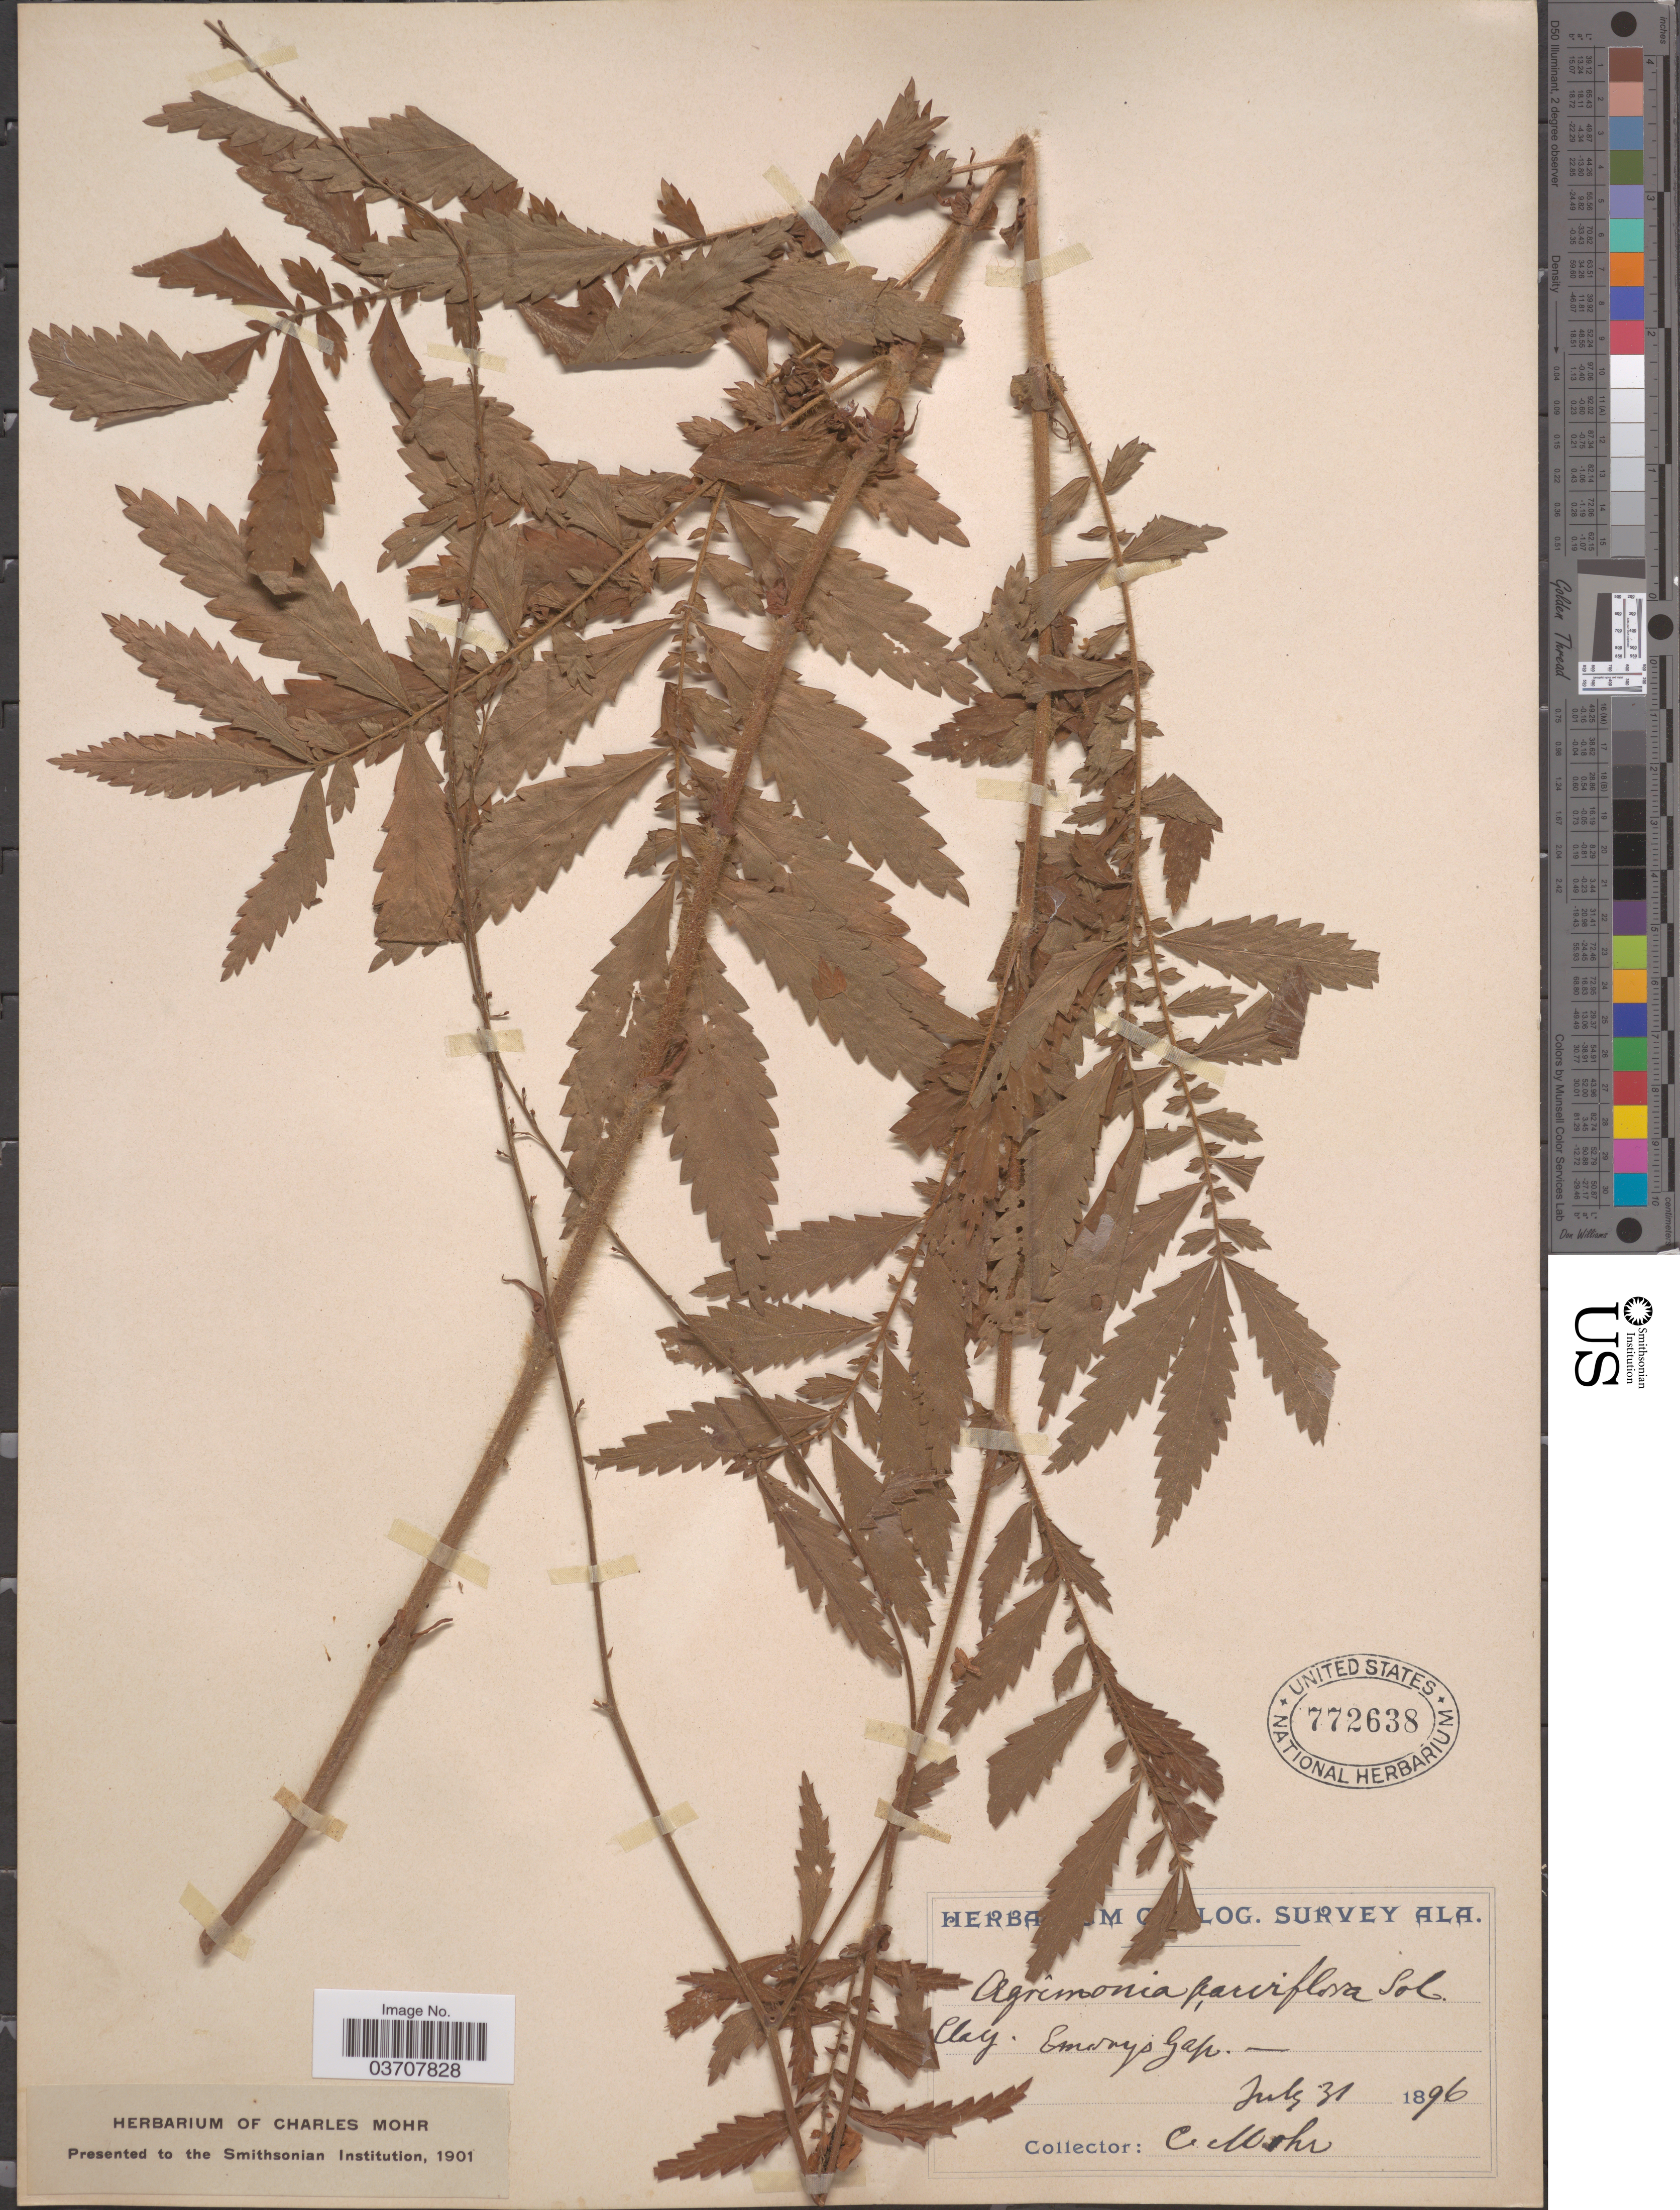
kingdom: Plantae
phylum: Tracheophyta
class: Magnoliopsida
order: Rosales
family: Rosaceae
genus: Agrimonia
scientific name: Agrimonia parviflora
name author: Aiton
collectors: C. T. Mohr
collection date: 1896-07-31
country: United States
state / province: Tennessee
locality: Emorys Gap.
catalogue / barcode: US 772638